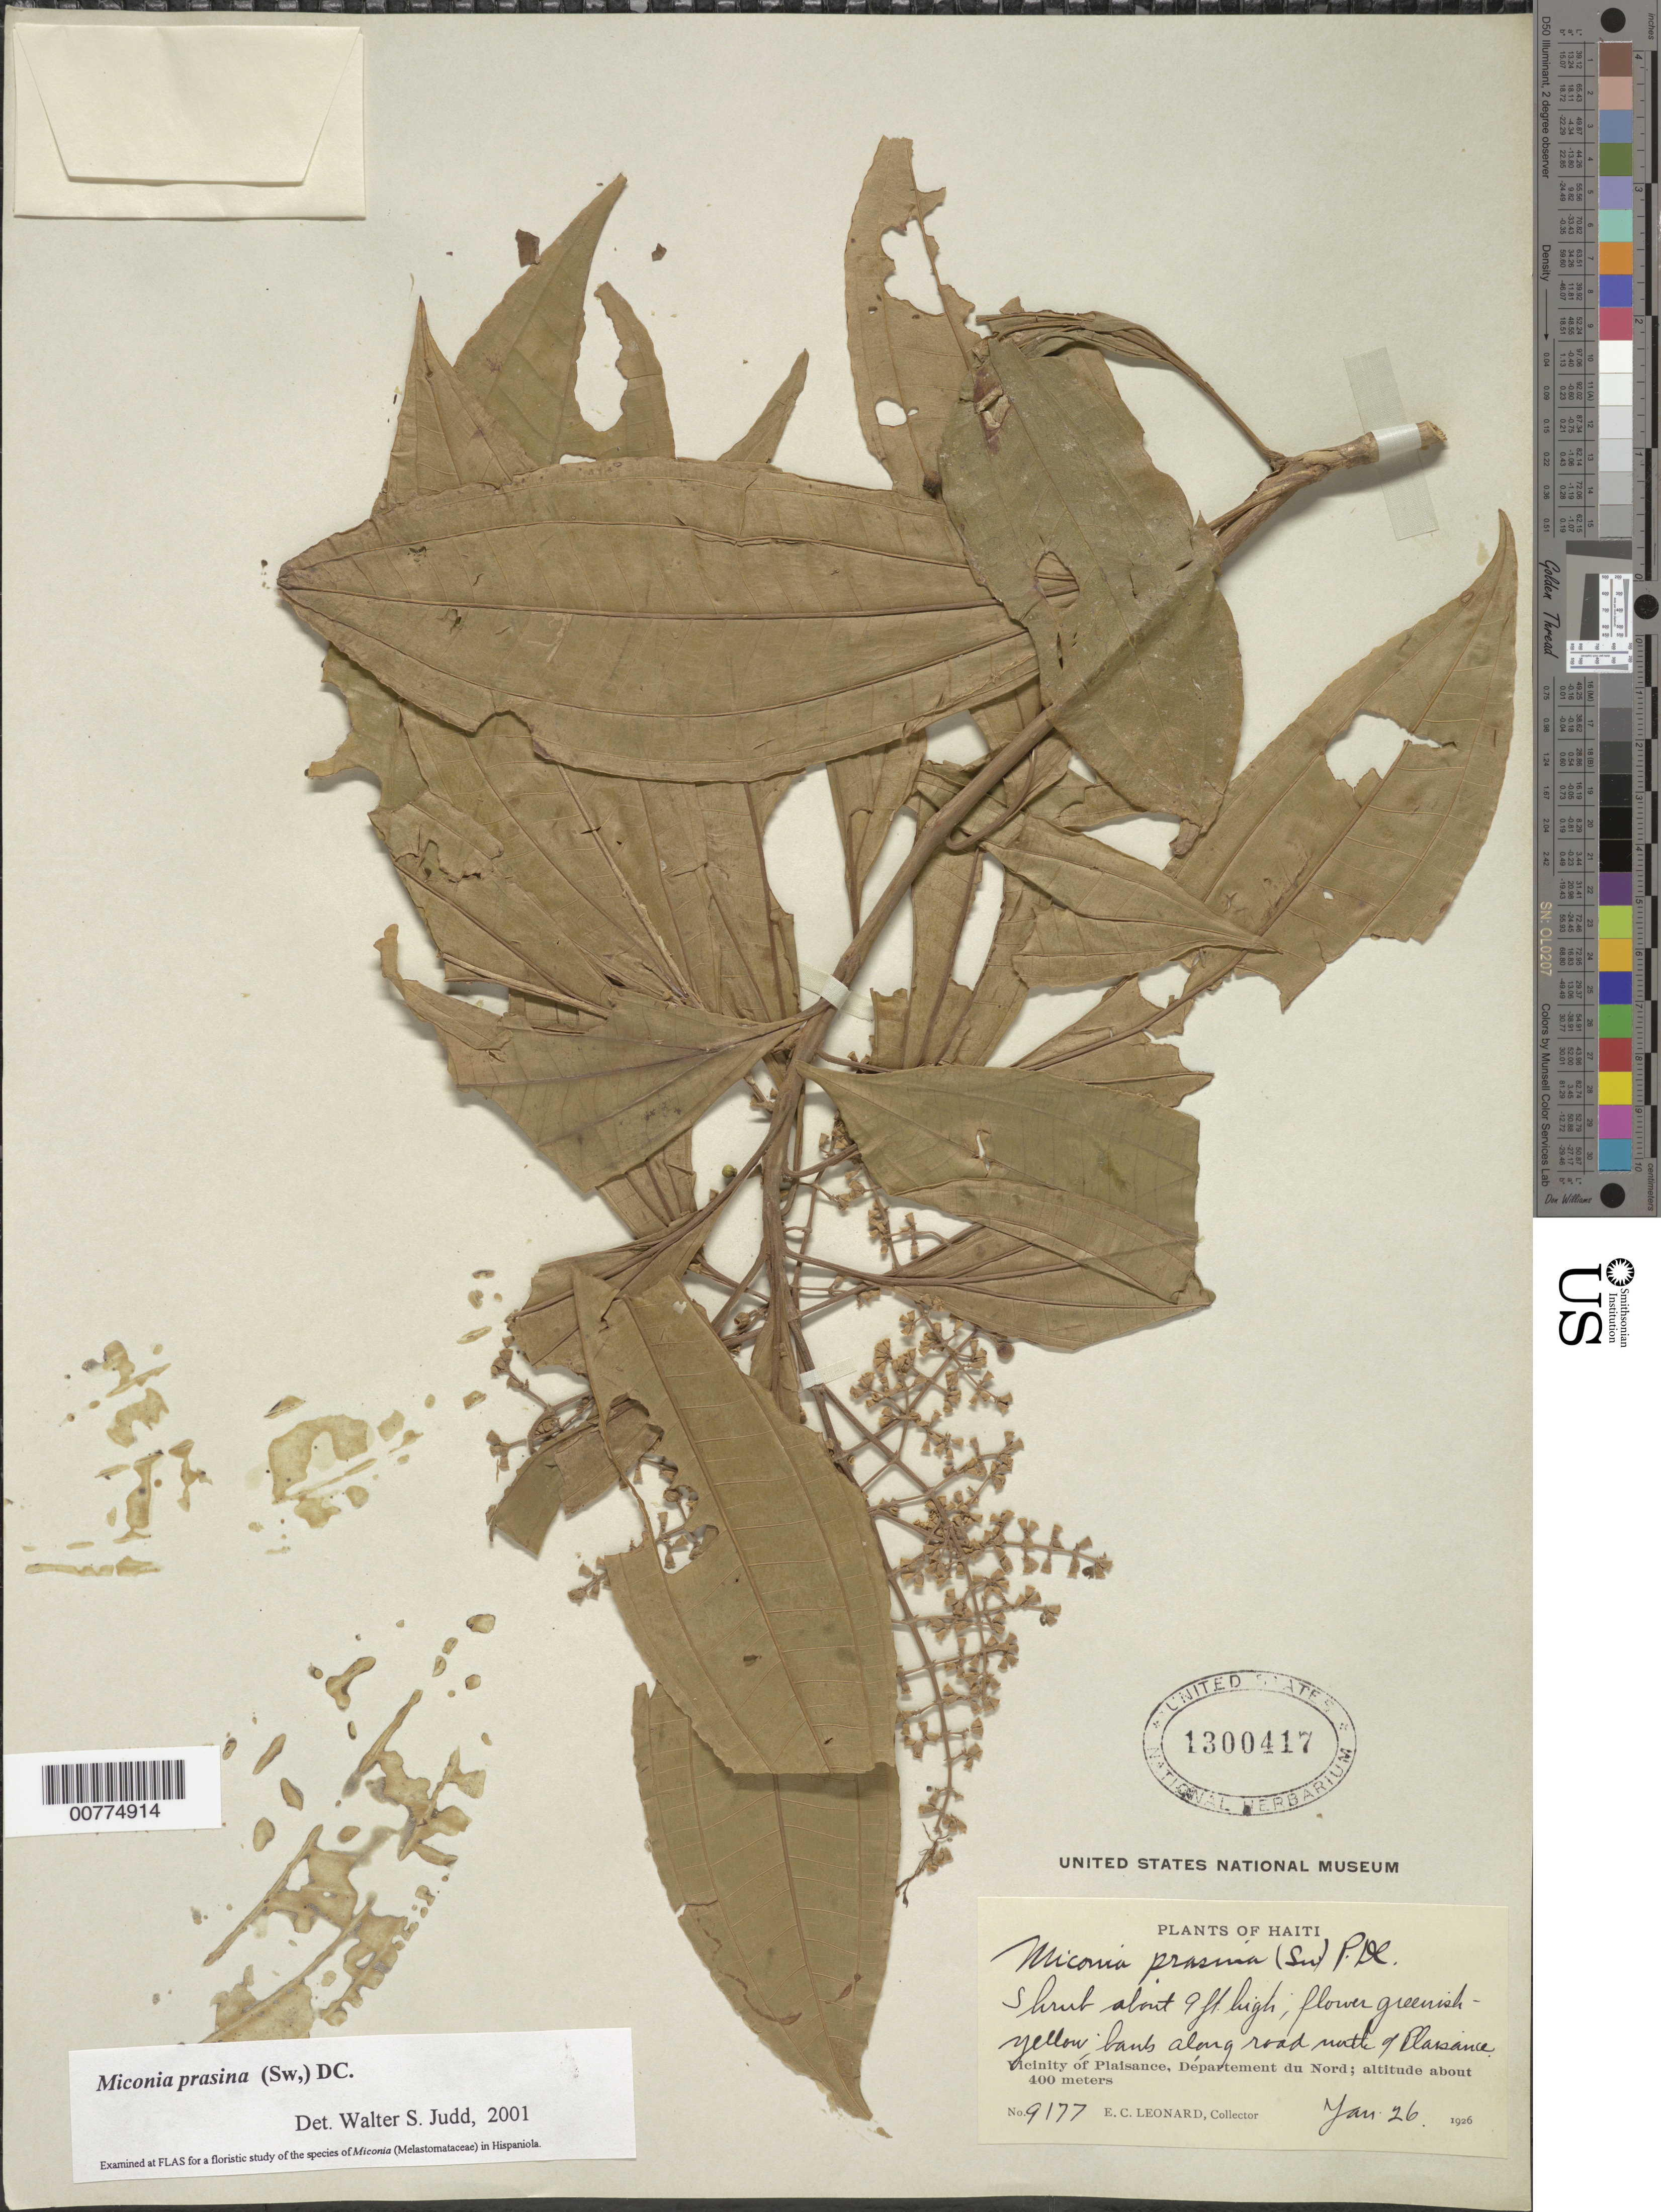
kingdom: Plantae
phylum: Tracheophyta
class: Magnoliopsida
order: Myrtales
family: Melastomataceae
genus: Miconia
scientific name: Miconia prasina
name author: (Sw.) DC.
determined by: Judd, Walter S.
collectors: E. C. Leonard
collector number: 9177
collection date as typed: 26 Jan 1926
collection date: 1926-01-26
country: Haiti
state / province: Nord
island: Hispaniola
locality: Vicinity of Plaisance, north of Plaisance.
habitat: Bank along road.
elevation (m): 400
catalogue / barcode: US 1300417